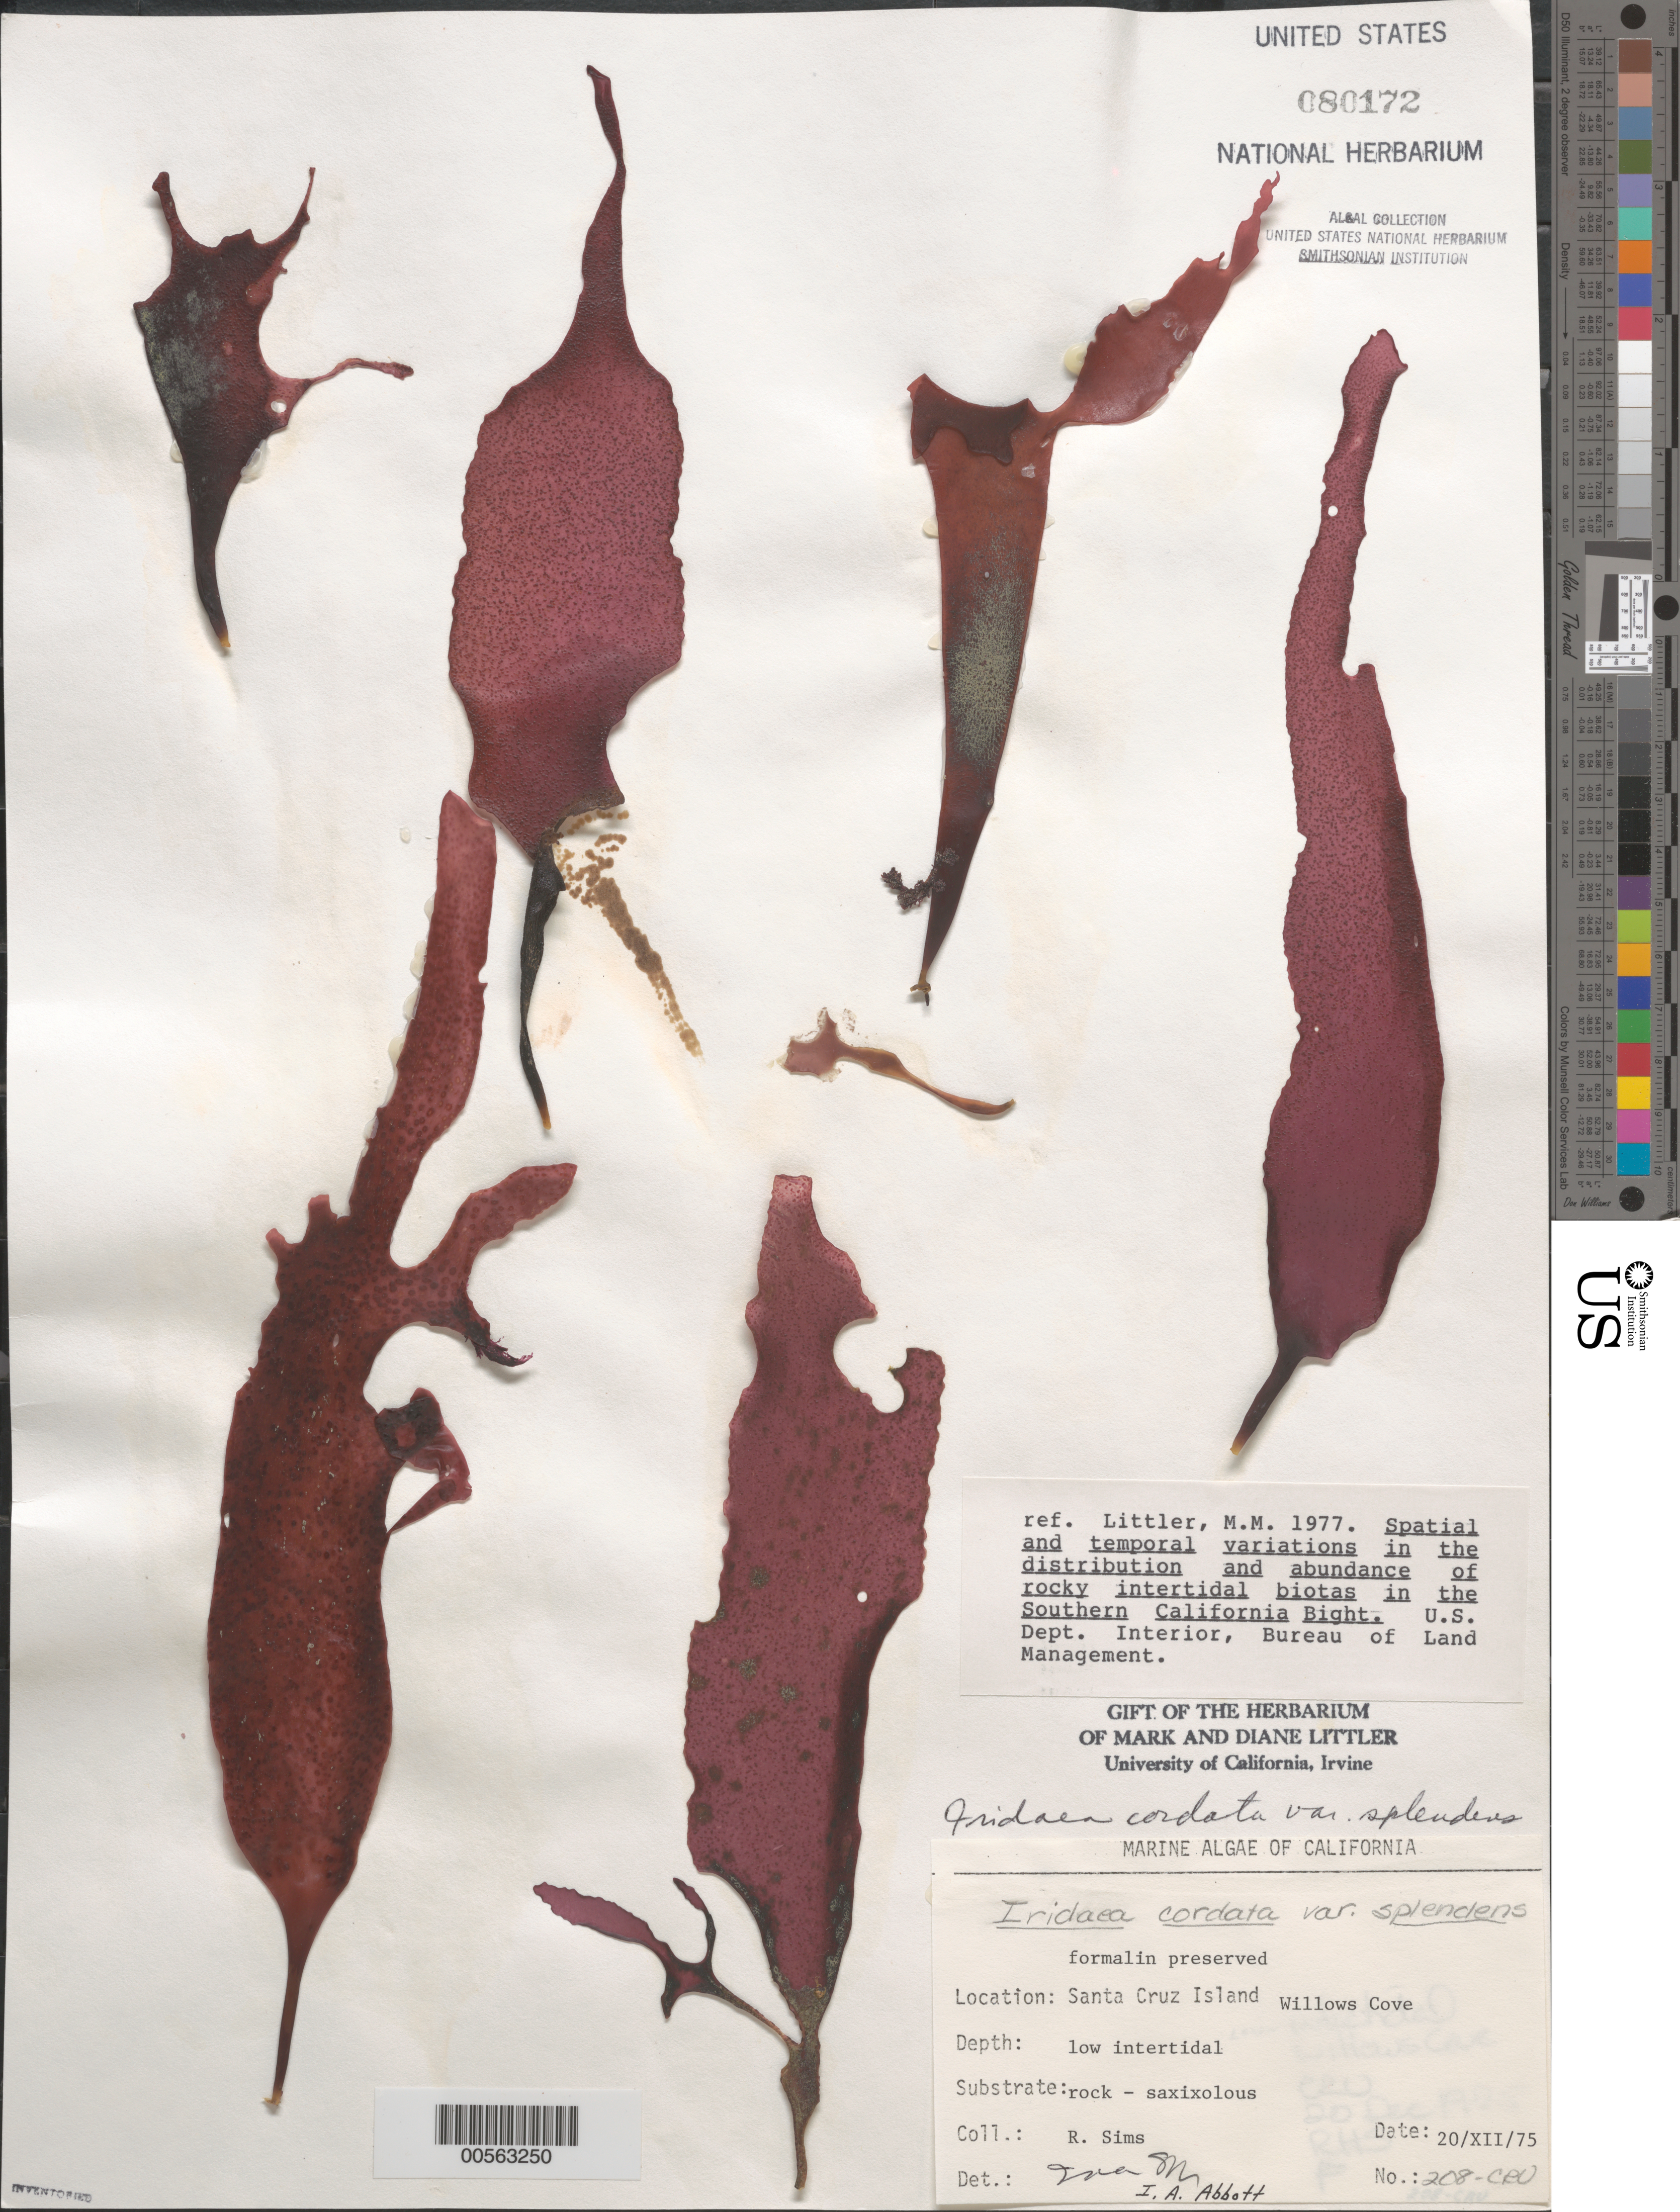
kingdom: Plantae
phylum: Rhodophyta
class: Florideophyceae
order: Gigartinales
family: Gigartinaceae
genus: Iridaea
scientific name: Iridaea cordata var. splendens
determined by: Abbott, I. A.; Murray, S. N.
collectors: R. H. Sims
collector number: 208-CRU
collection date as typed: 20 Dec 1975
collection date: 1975-12-20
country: United States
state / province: California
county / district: Santa Barbara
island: Santa Cruz Island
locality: Willows Anchorage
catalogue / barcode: US 80172